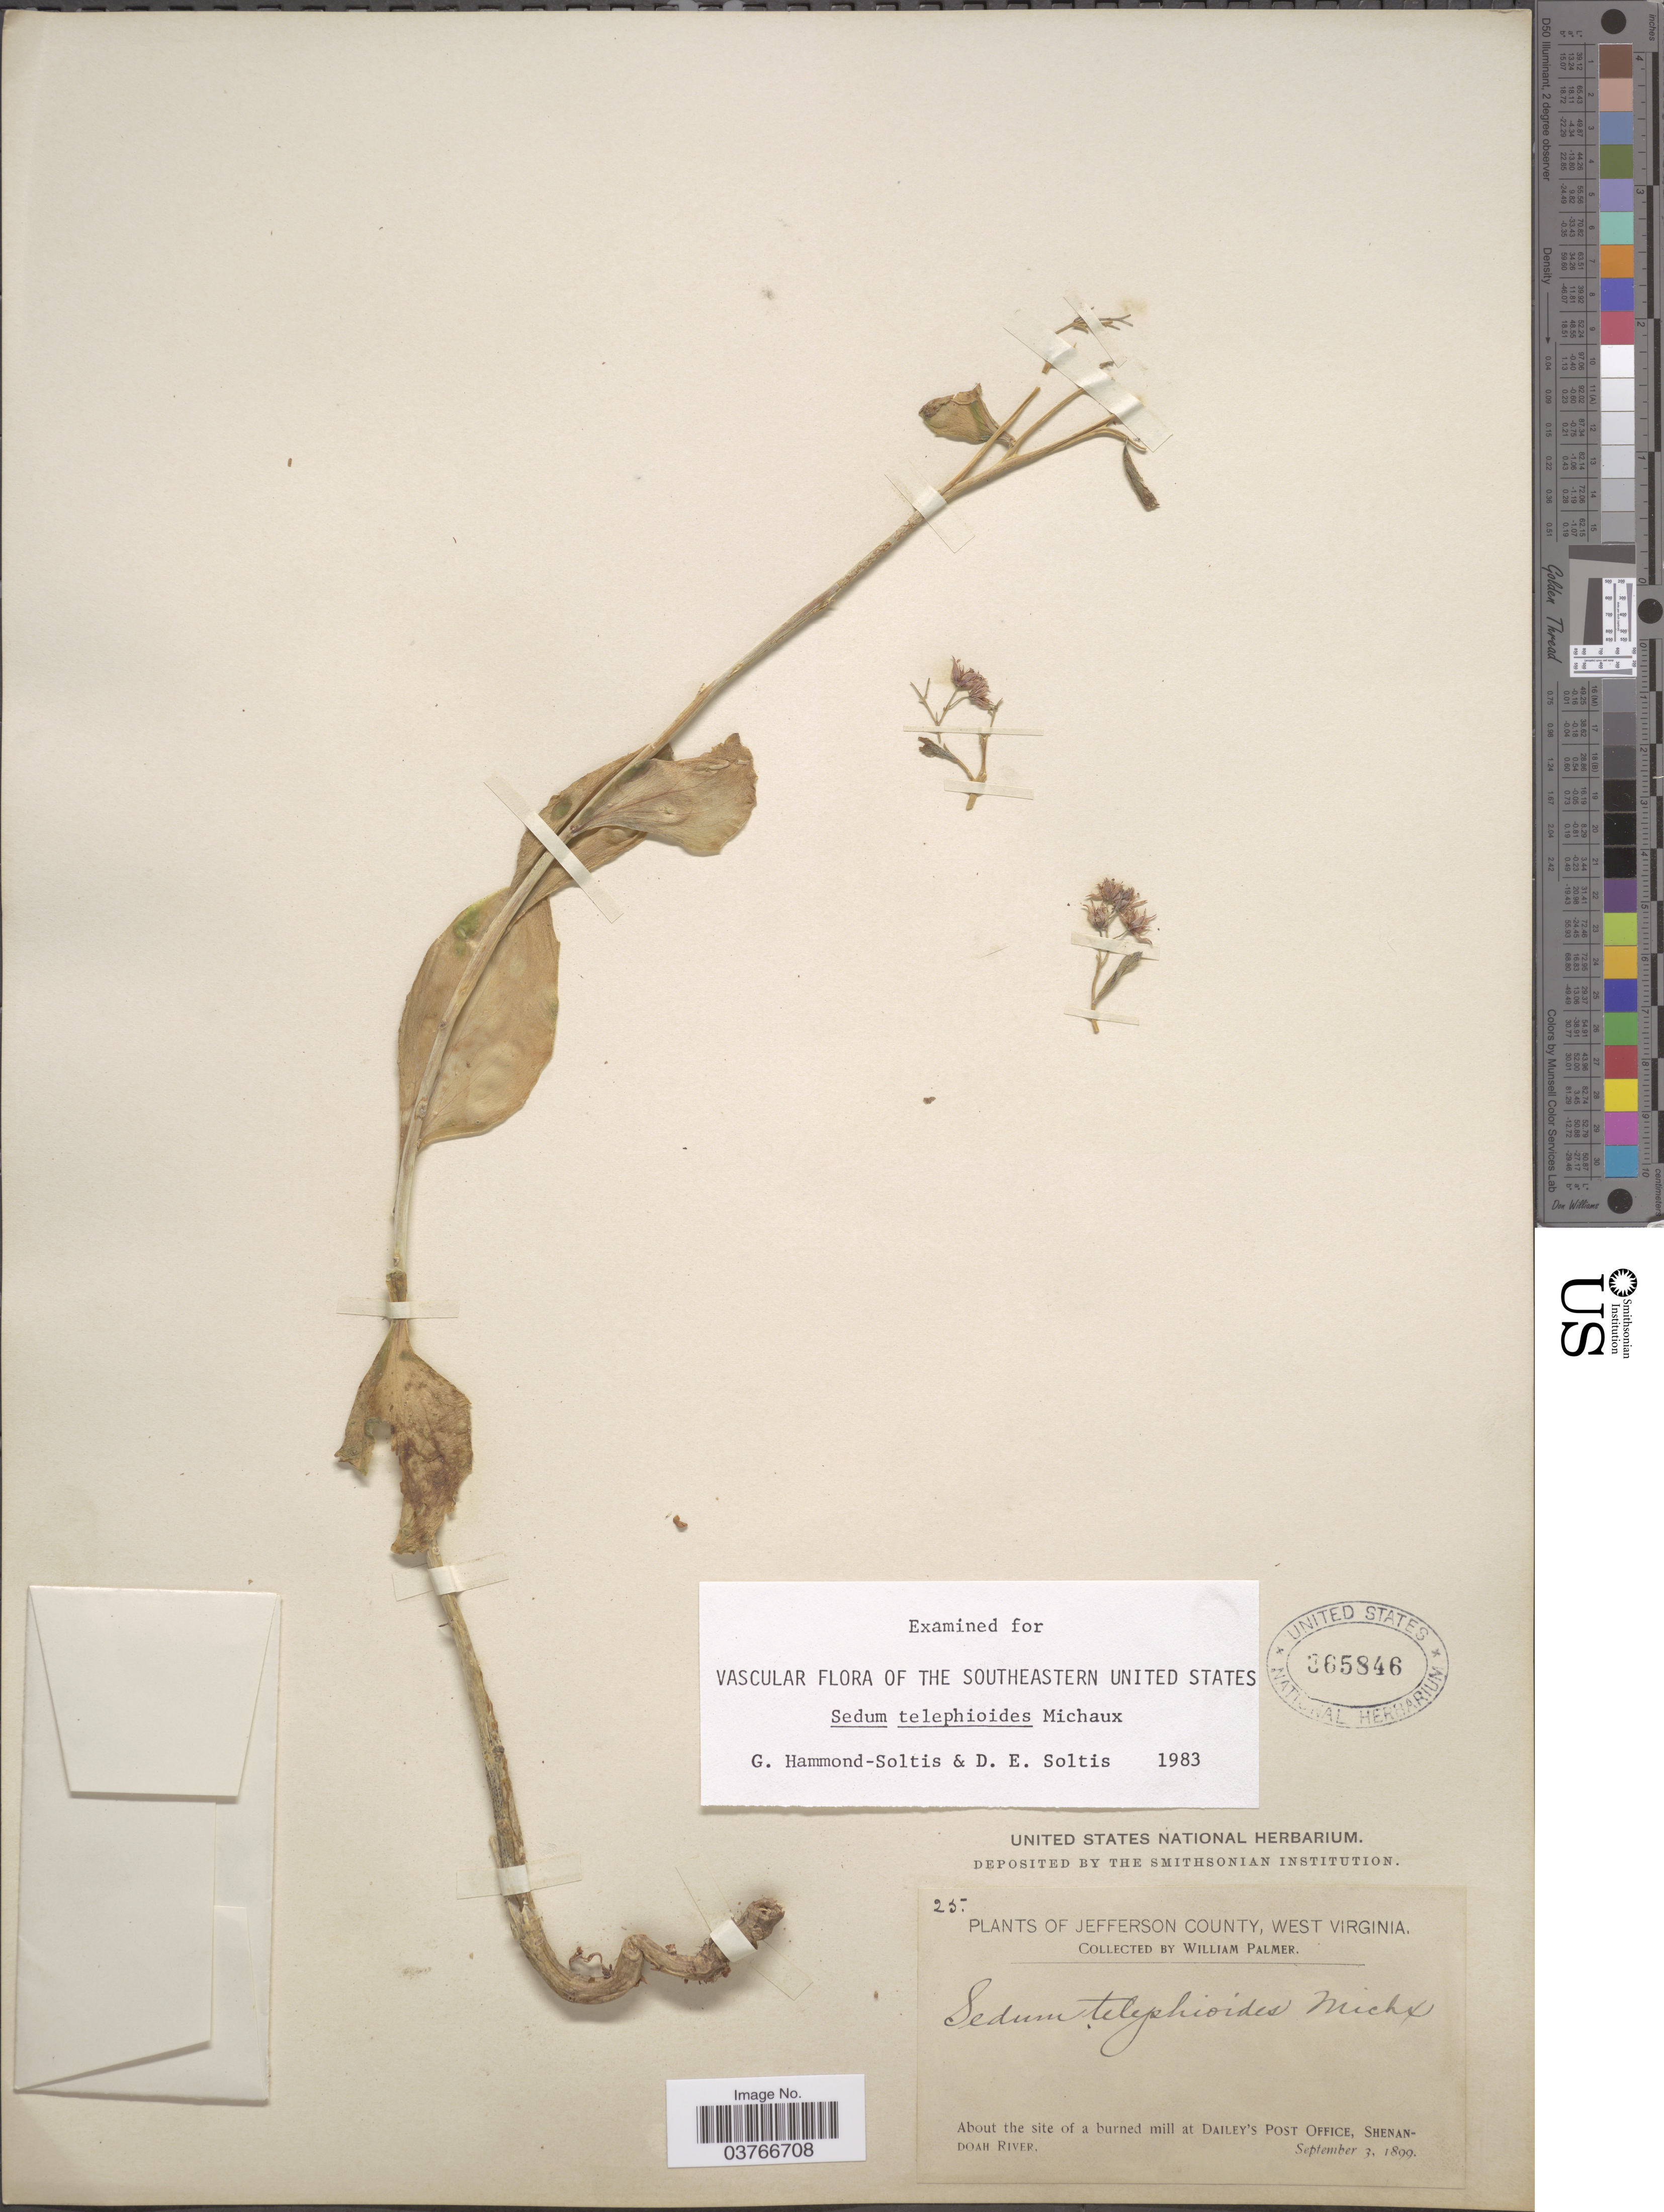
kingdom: Plantae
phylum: Tracheophyta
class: Magnoliopsida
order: Saxifragales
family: Crassulaceae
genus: Hylotelephium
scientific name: Hylotelephium telephioides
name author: (Michx.) H. Ohba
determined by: Strong, Mark T., (BOT), Smithsonian Institution - National Museum of Natural History (UNITED STATES)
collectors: W. Palmer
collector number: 25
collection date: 1899-09-03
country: United States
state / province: Virginia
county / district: Shenandoah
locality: Jefferson County, West Virginia. About the site of a burned mill at Dailey's Post Office, Shenandoah River.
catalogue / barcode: US 365846